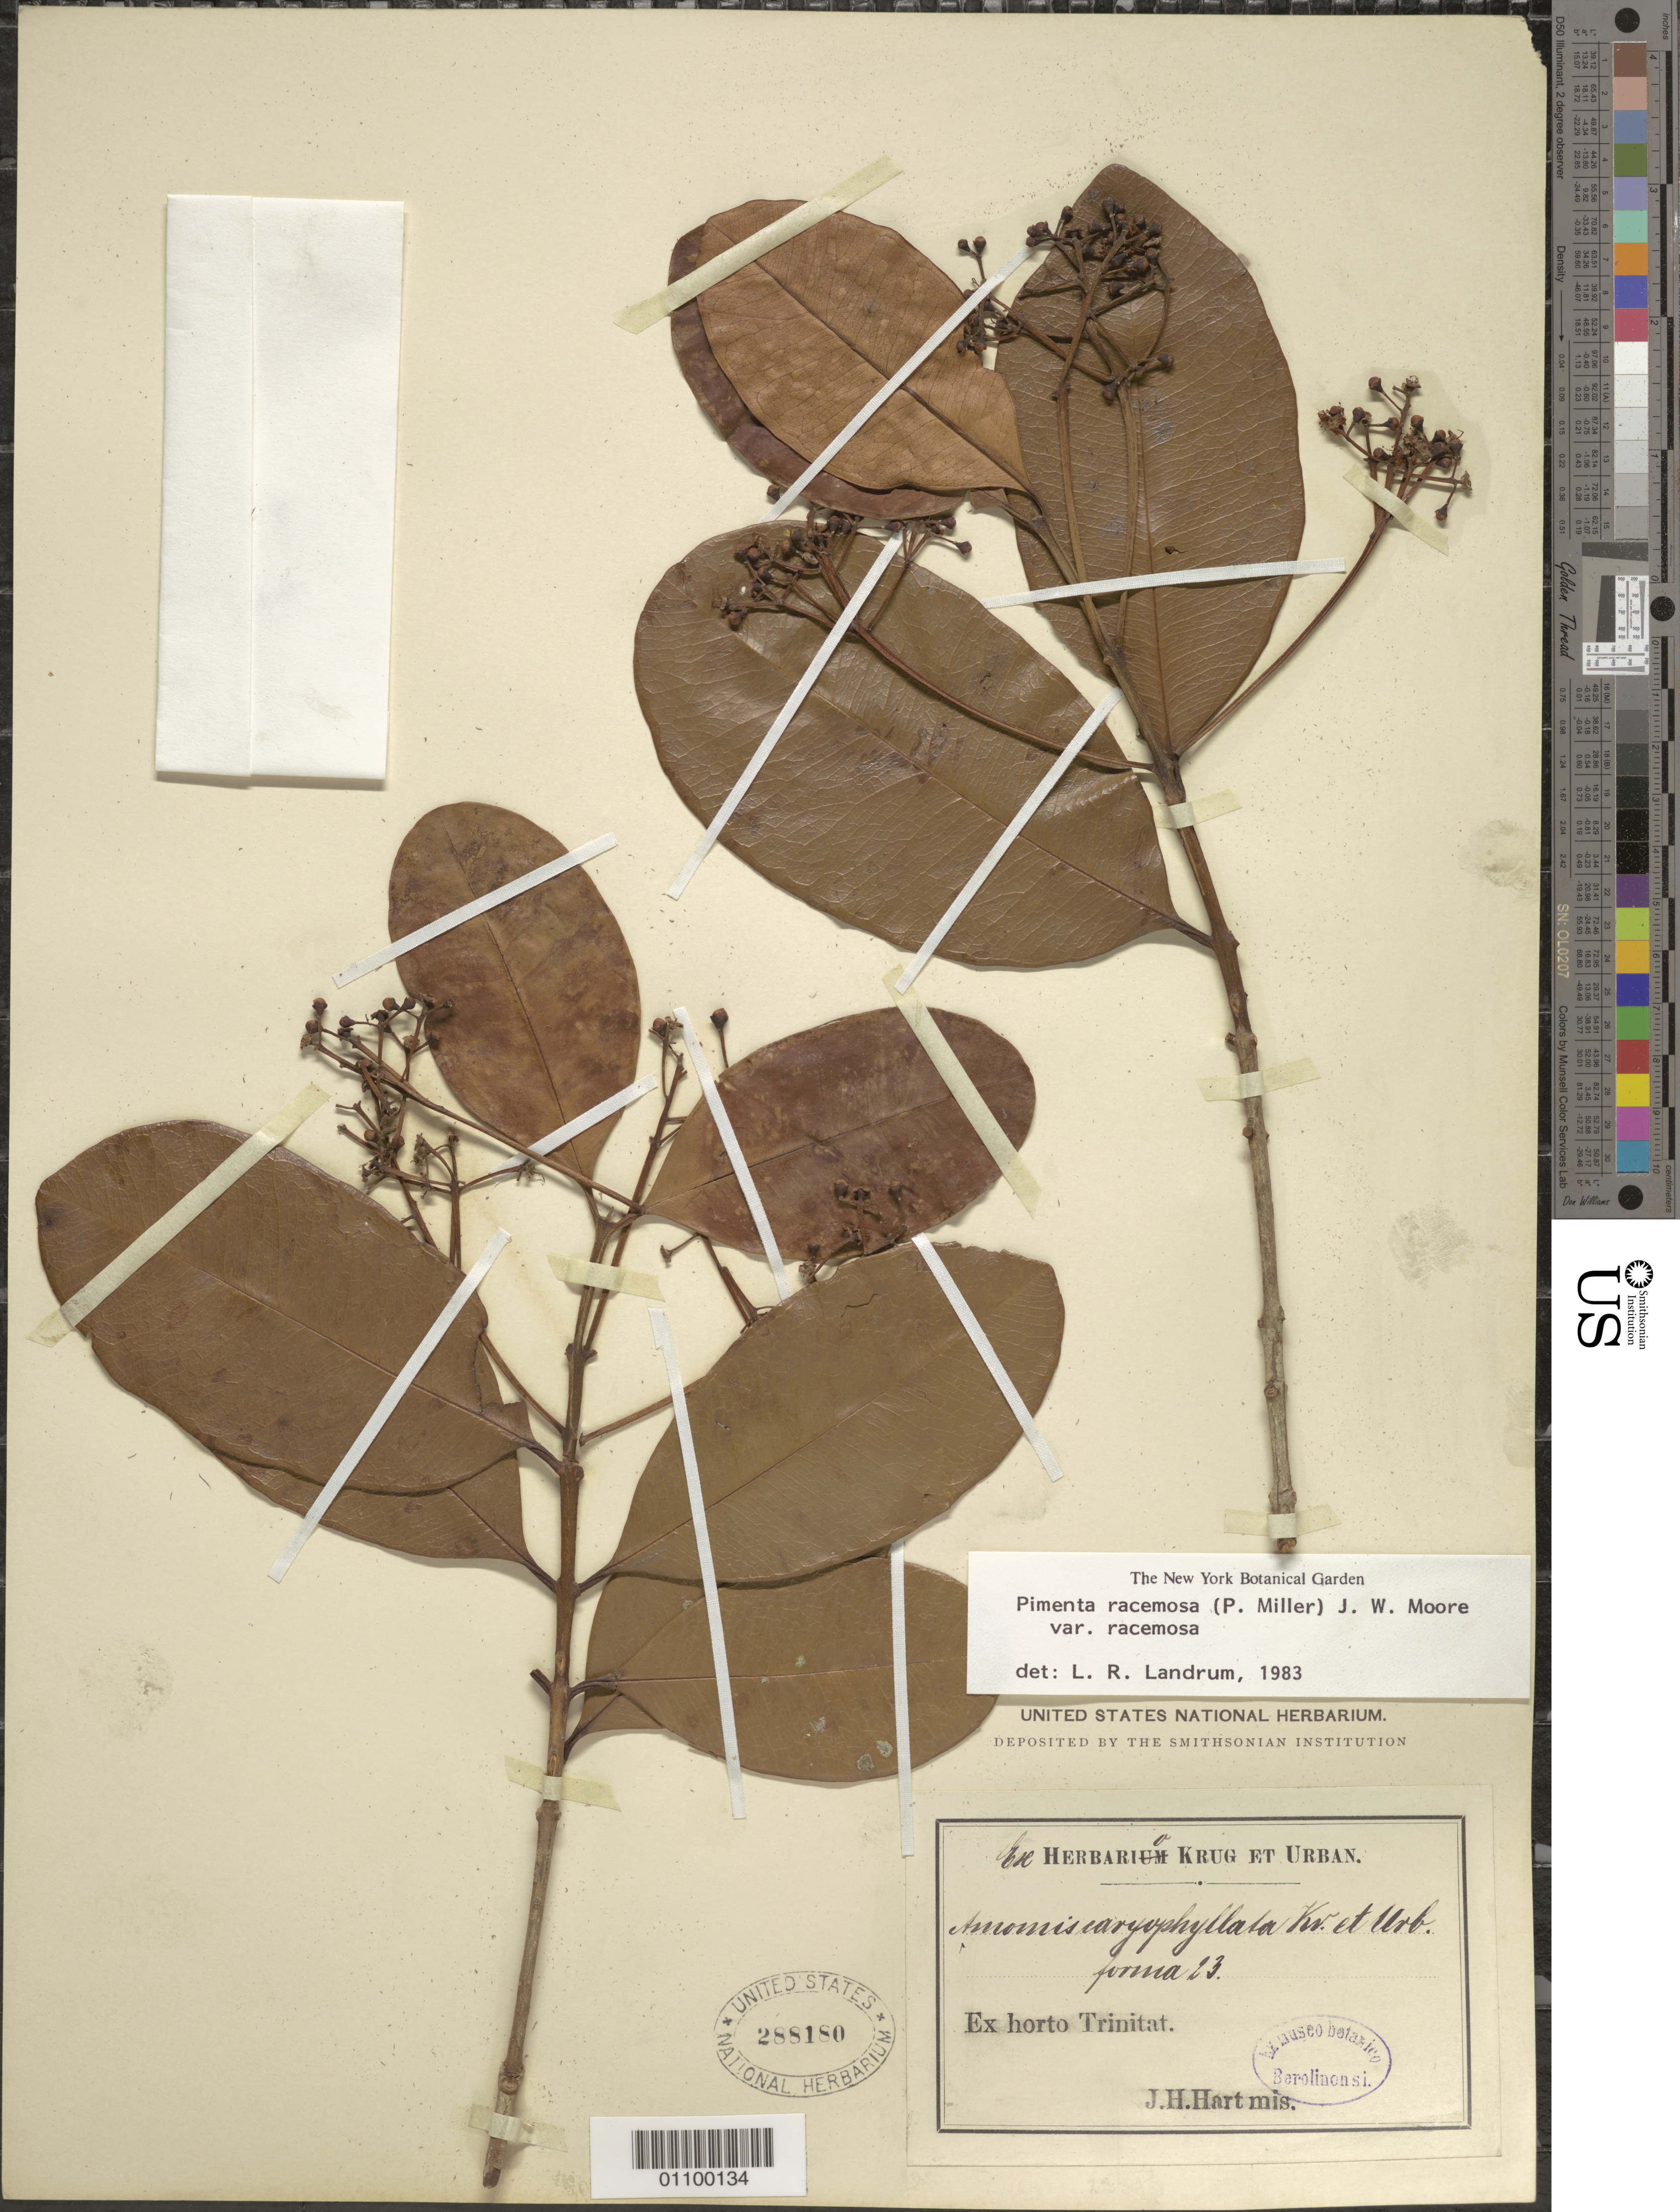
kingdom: Plantae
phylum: Tracheophyta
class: Magnoliopsida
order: Myrtales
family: Myrtaceae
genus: Pimenta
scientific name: Pimenta racemosa var. racemosa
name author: (Mill.) J.W. Moore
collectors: J. H. Hart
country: Trinidad and Tobago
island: Trinidad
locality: Ex horto Trinitat.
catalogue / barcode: US 288180